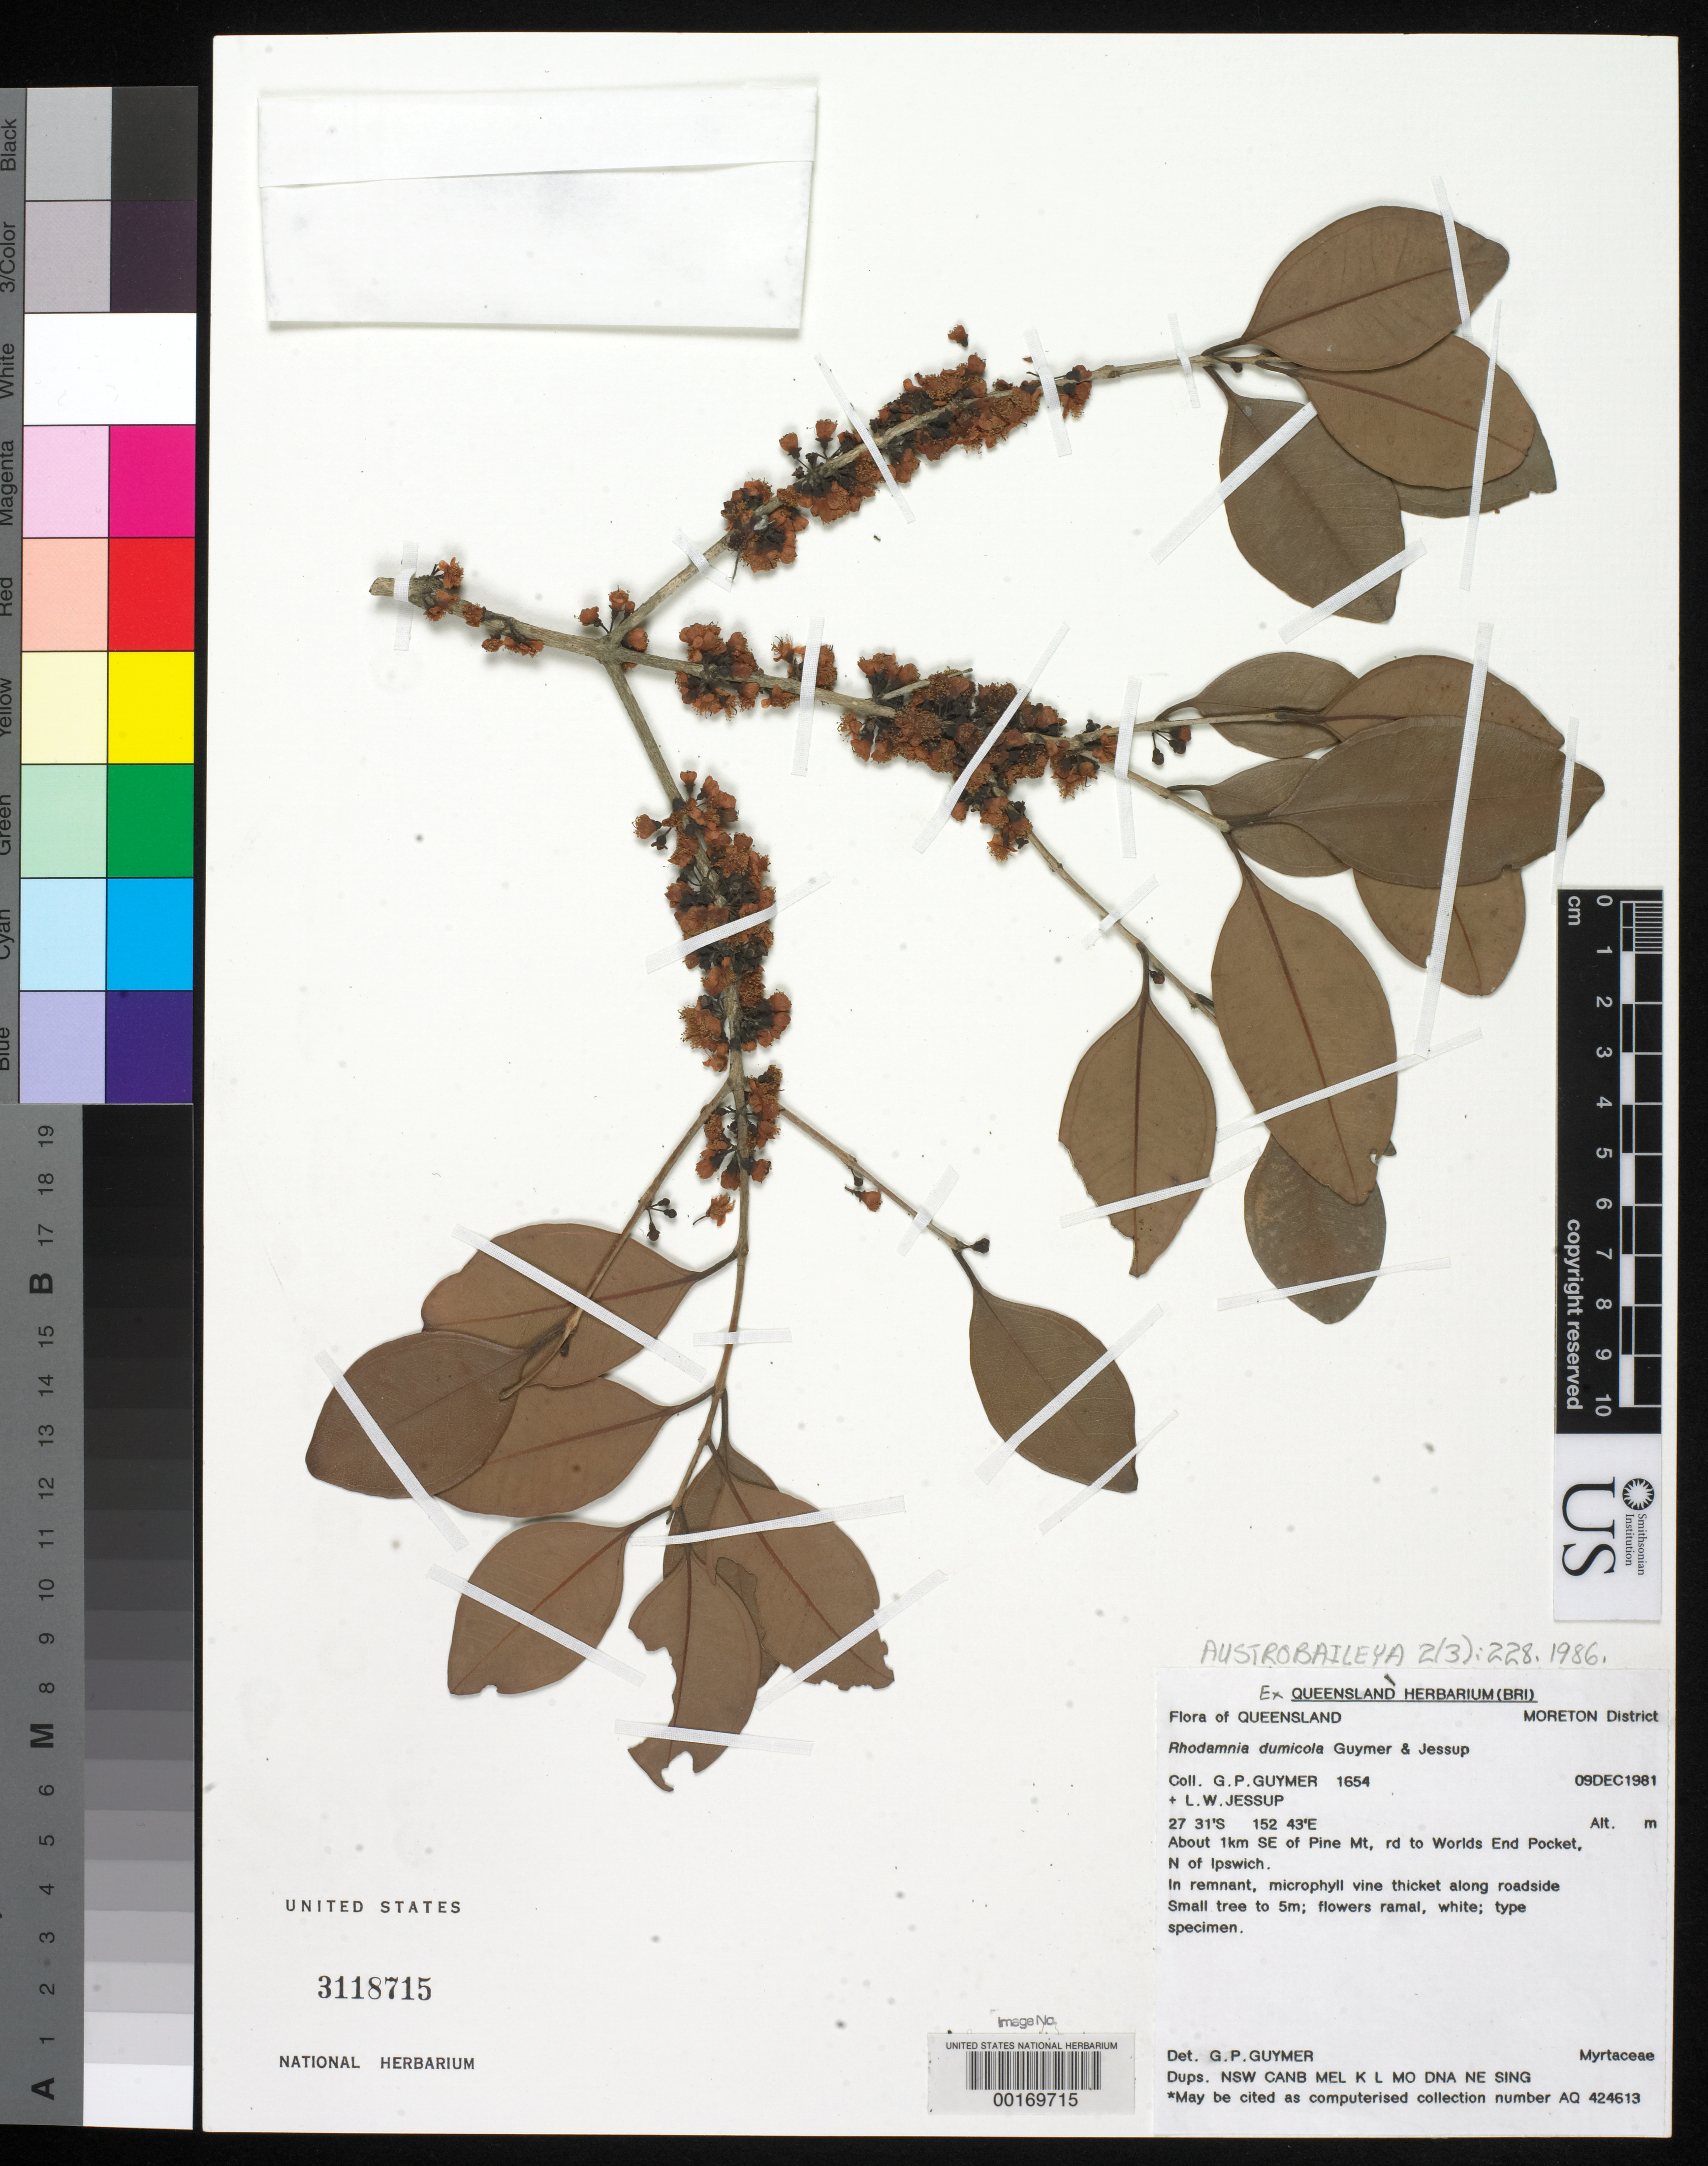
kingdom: Plantae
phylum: Tracheophyta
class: Magnoliopsida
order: Myrtales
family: Myrtaceae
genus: Rhodamnia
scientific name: Rhodamnia dumicola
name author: Guymer & Jessup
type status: Isotype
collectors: G. P. Guymer & L. Jessup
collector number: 1654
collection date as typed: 09 Dec 1981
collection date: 1981-12-09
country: Australia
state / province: Queensland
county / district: Moreton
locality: Ca. 1 km SE of Pine Mountain, road to Worlds End Pocket, N of Ipswich.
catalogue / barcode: US 3118715